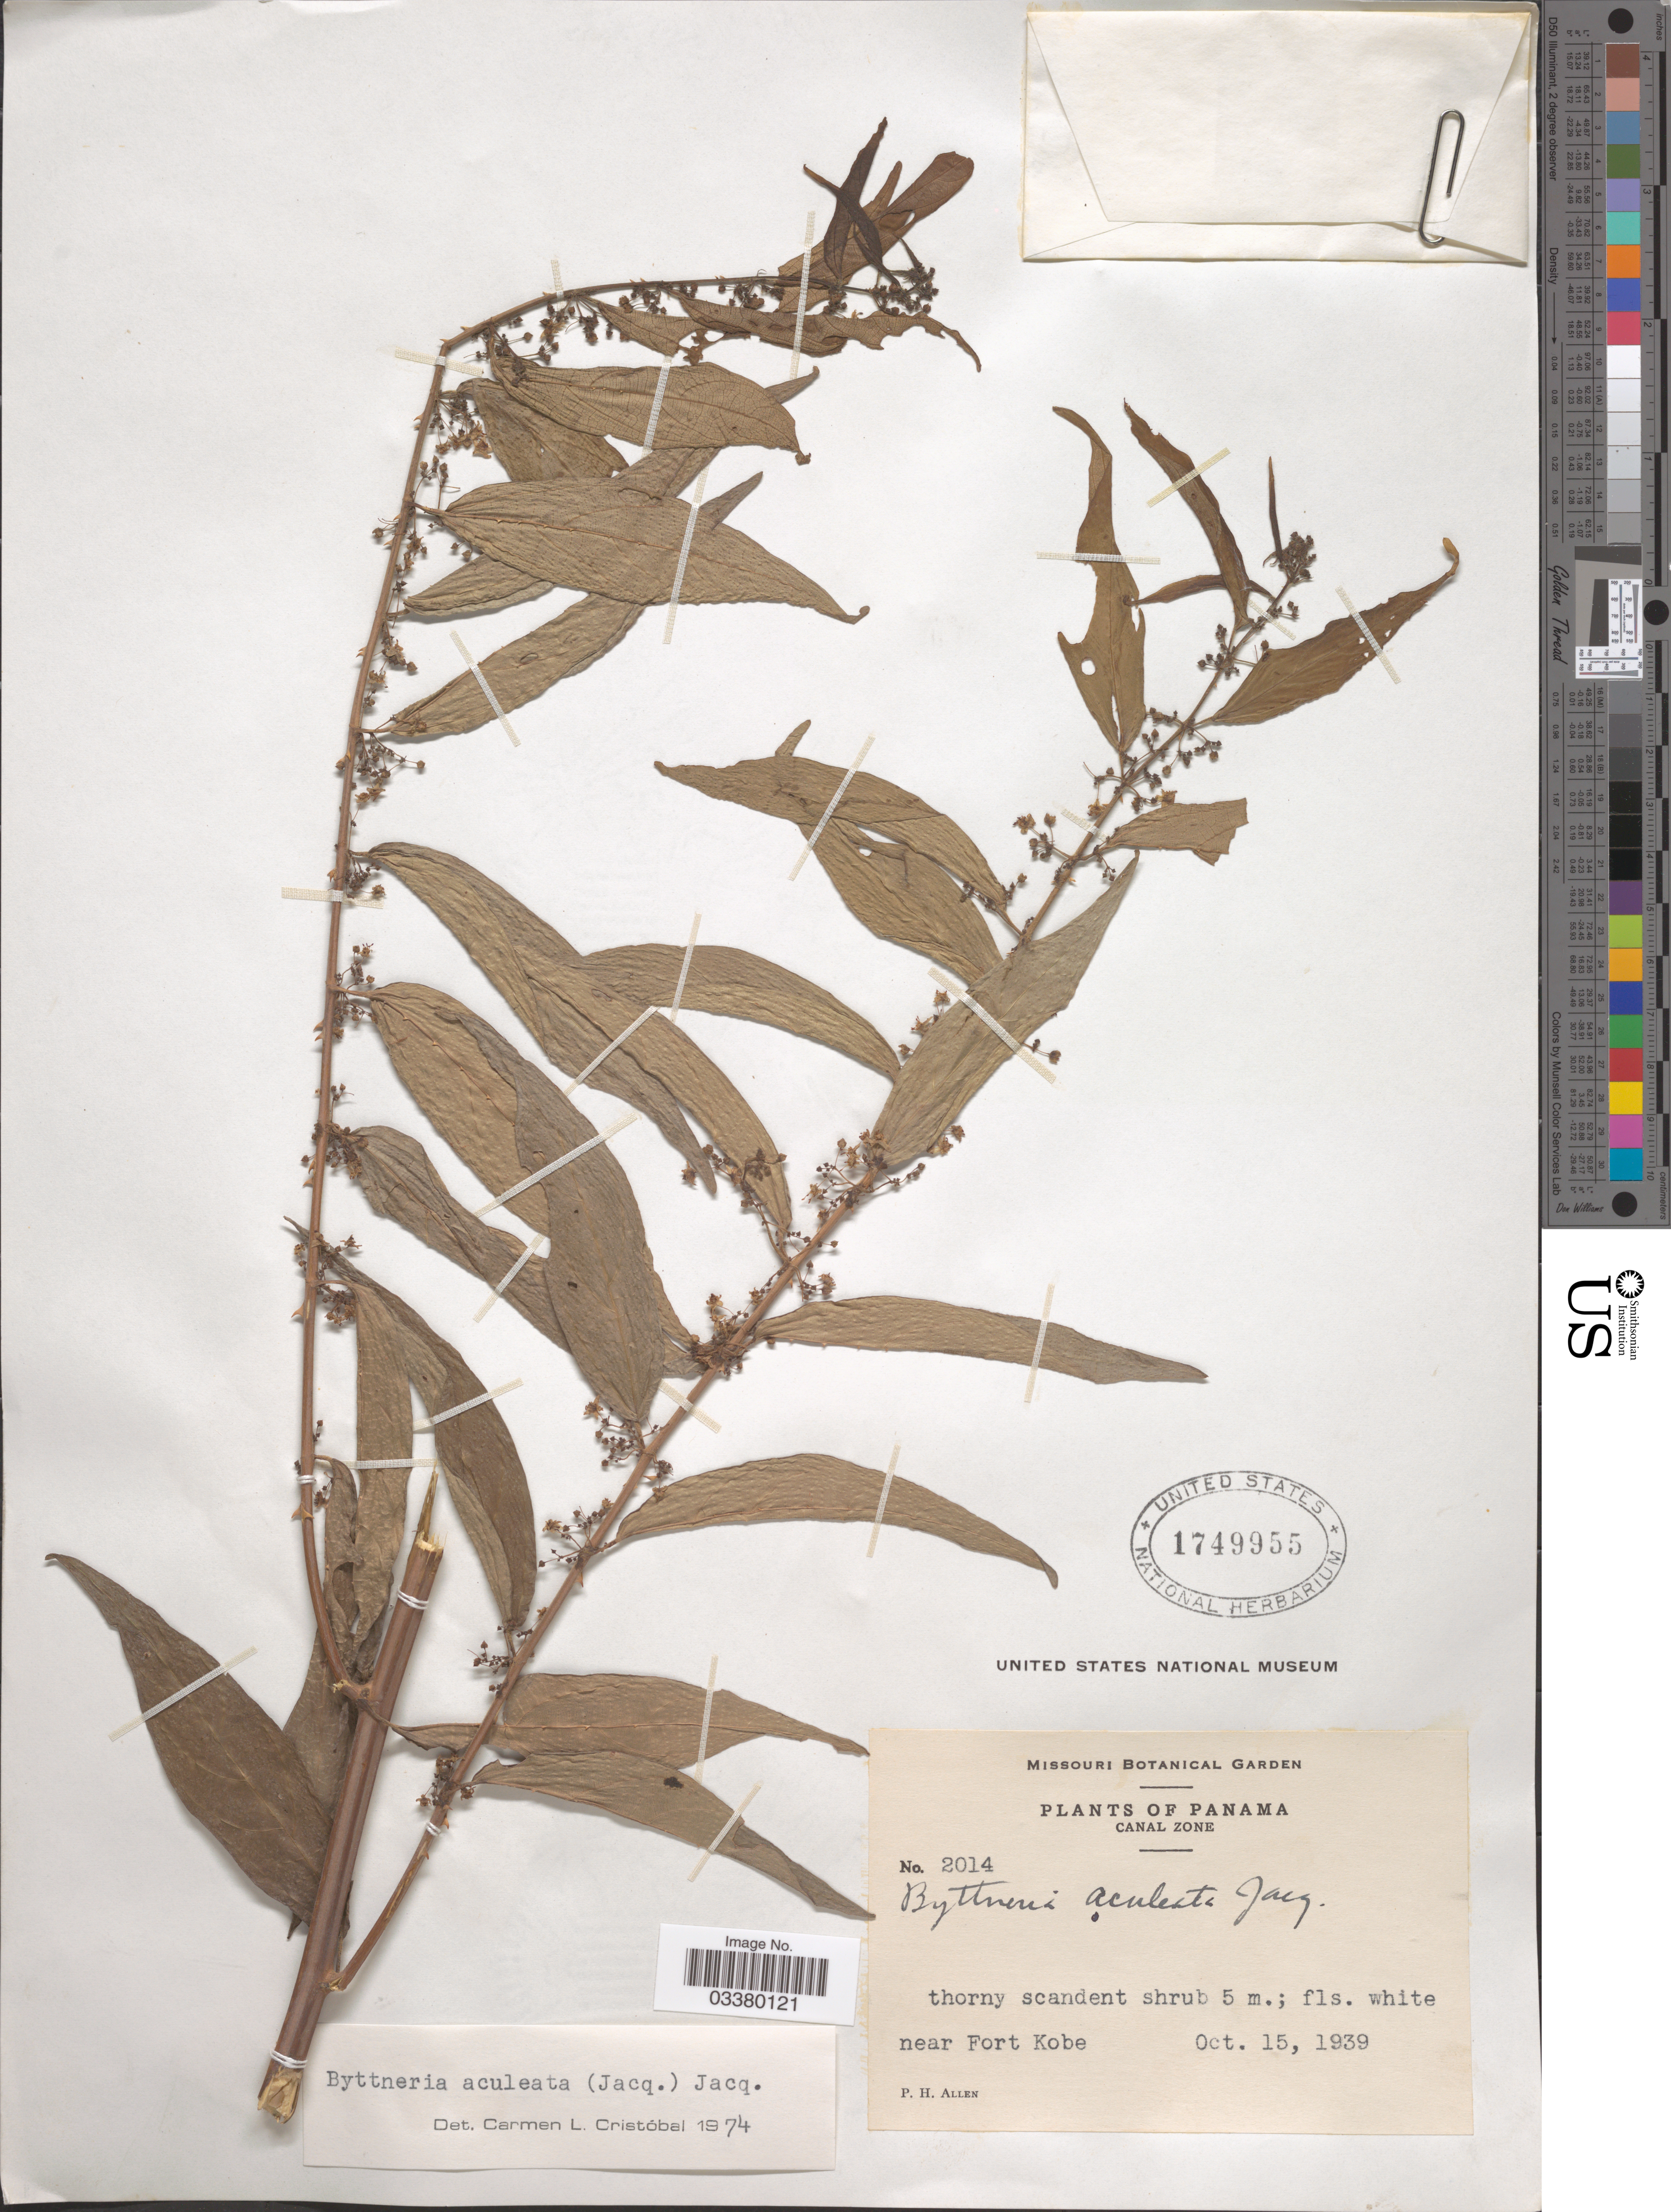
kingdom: Plantae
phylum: Tracheophyta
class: Magnoliopsida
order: Malvales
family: Malvaceae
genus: Byttneria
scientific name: Byttneria aculeata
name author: (Jacq.) Jacq.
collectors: P. H. Allen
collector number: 2014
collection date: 1939-10-15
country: Panama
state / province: Colón / Panamá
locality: Canal Zone. Near Fort Kobe.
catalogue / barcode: US 1749955